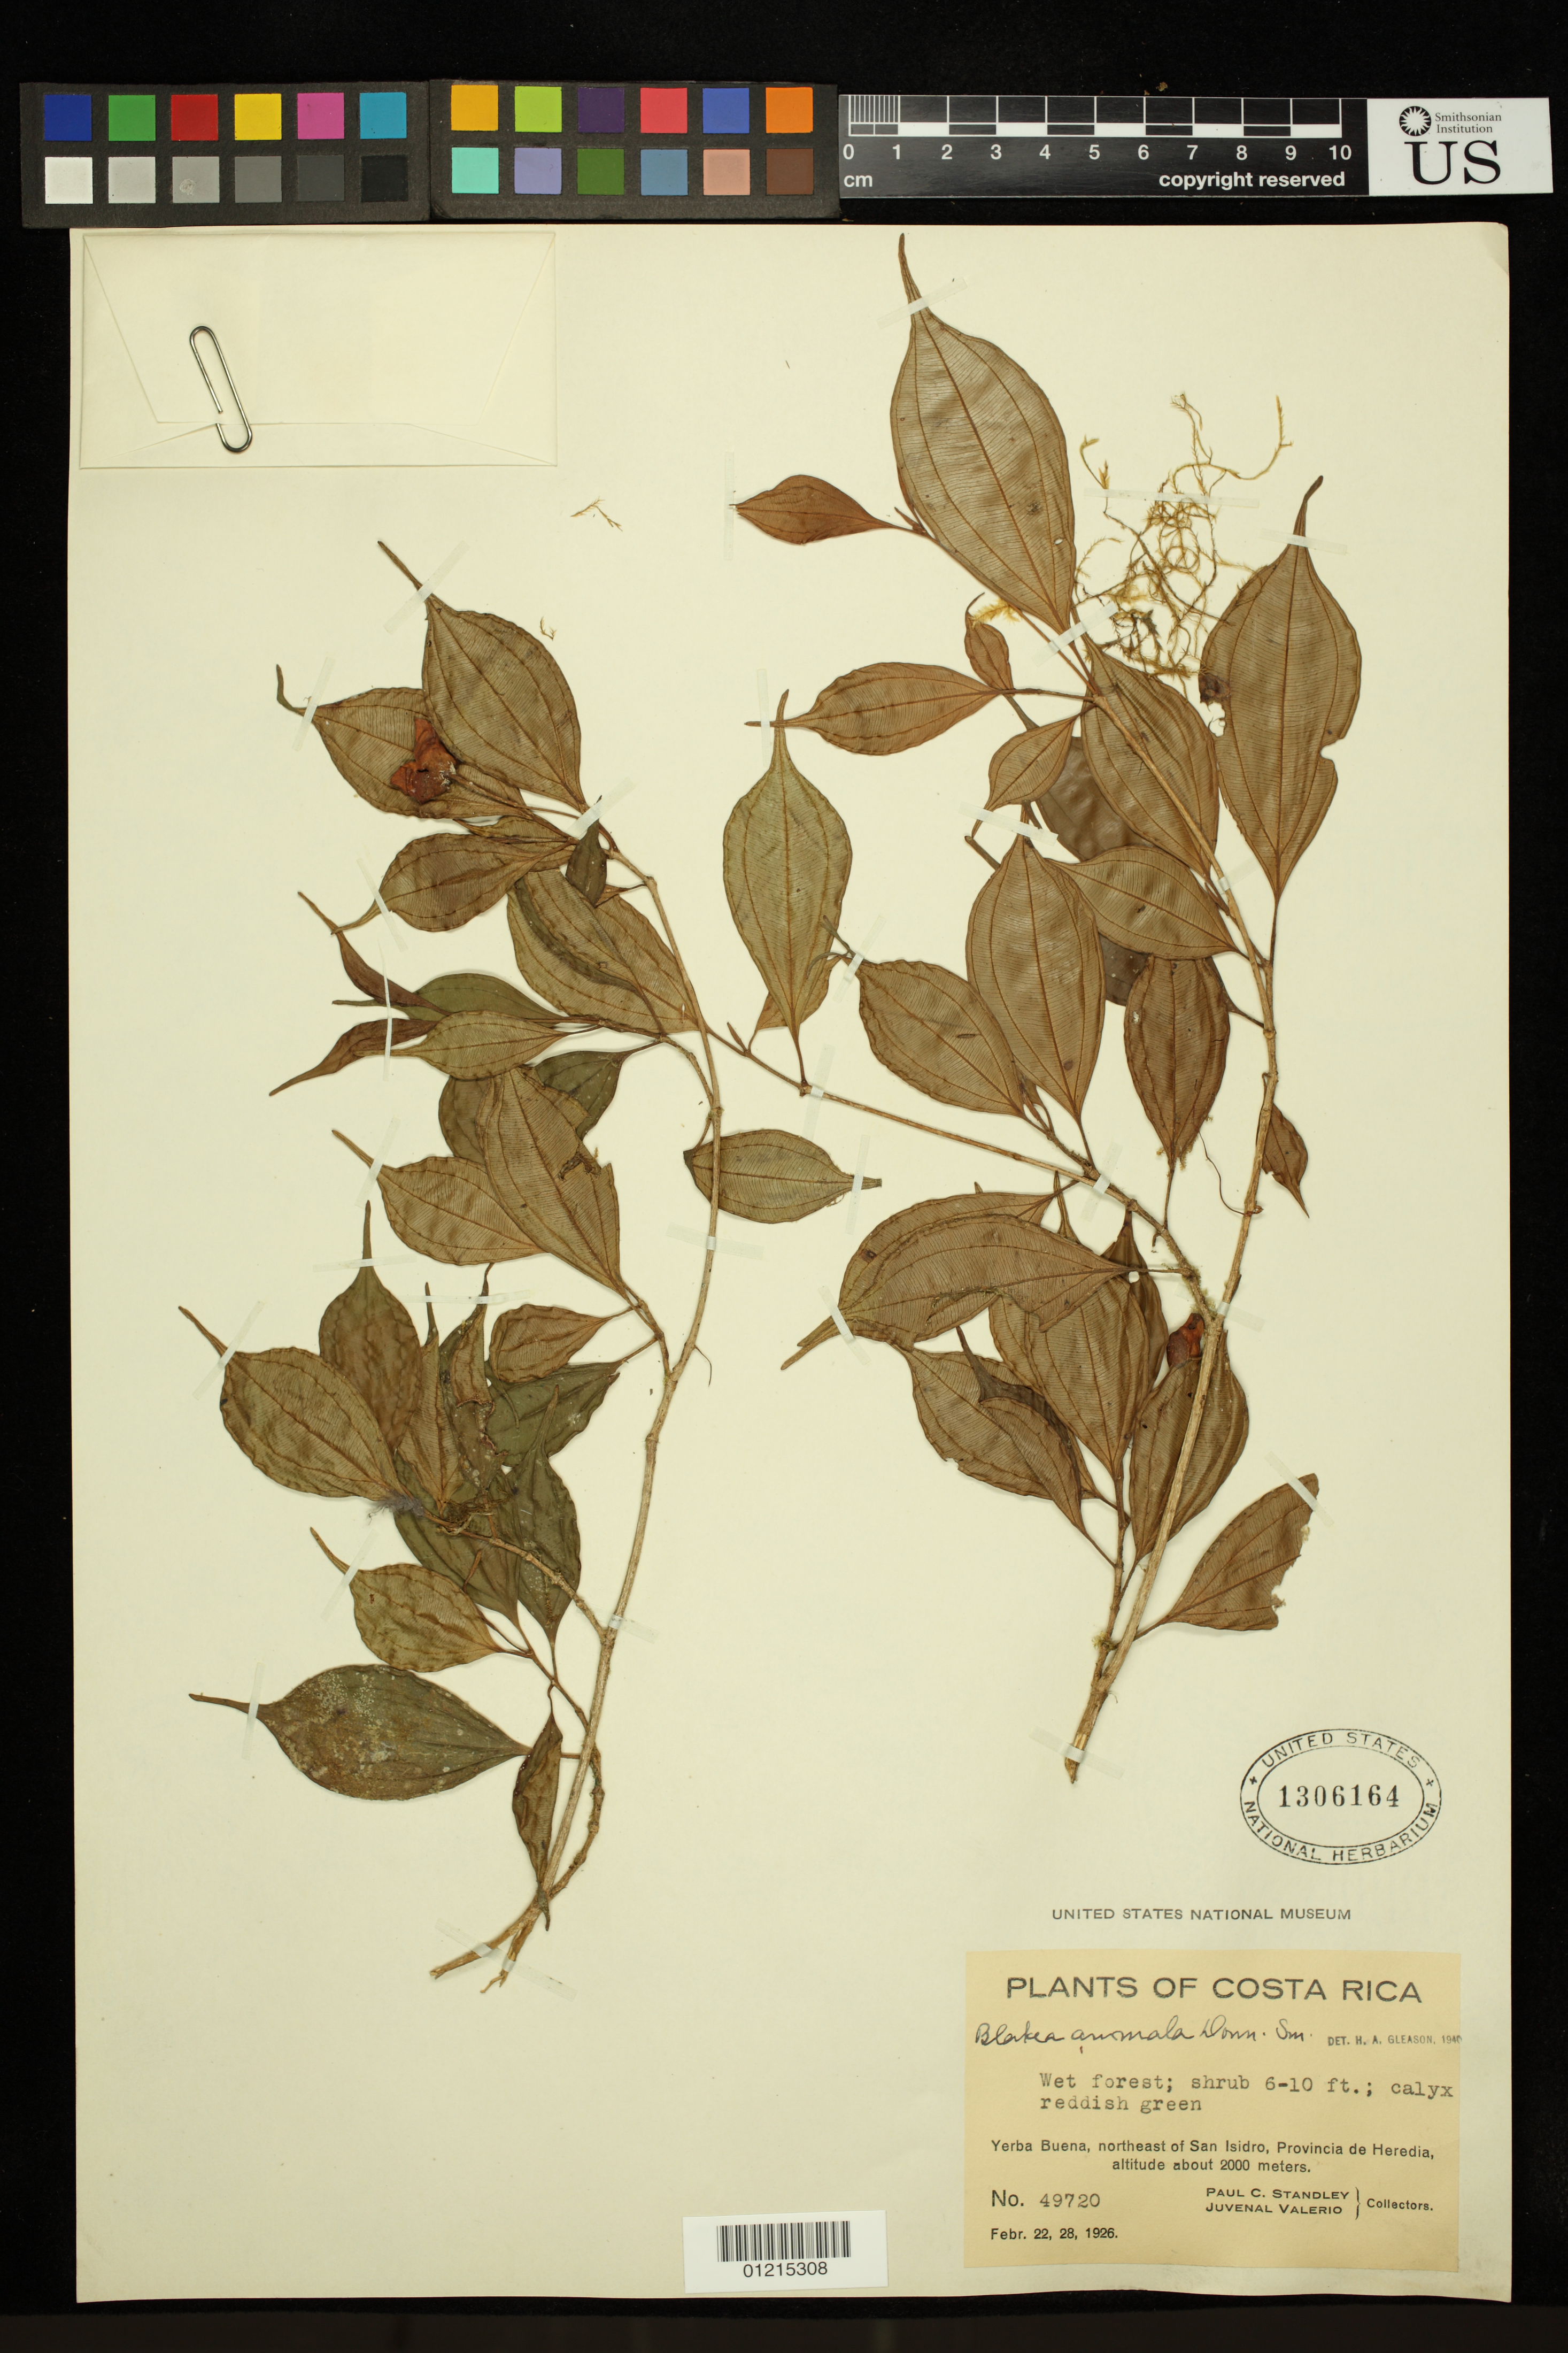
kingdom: Plantae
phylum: Tracheophyta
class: Magnoliopsida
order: Myrtales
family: Melastomataceae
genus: Blakea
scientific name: Blakea anomala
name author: Donn. Sm.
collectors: P. C. Standley & J. Valerio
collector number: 49720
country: Costa Rica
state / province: Heredia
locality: Yerba Buena, NE of San Isidro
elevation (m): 2000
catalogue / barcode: US 1306164